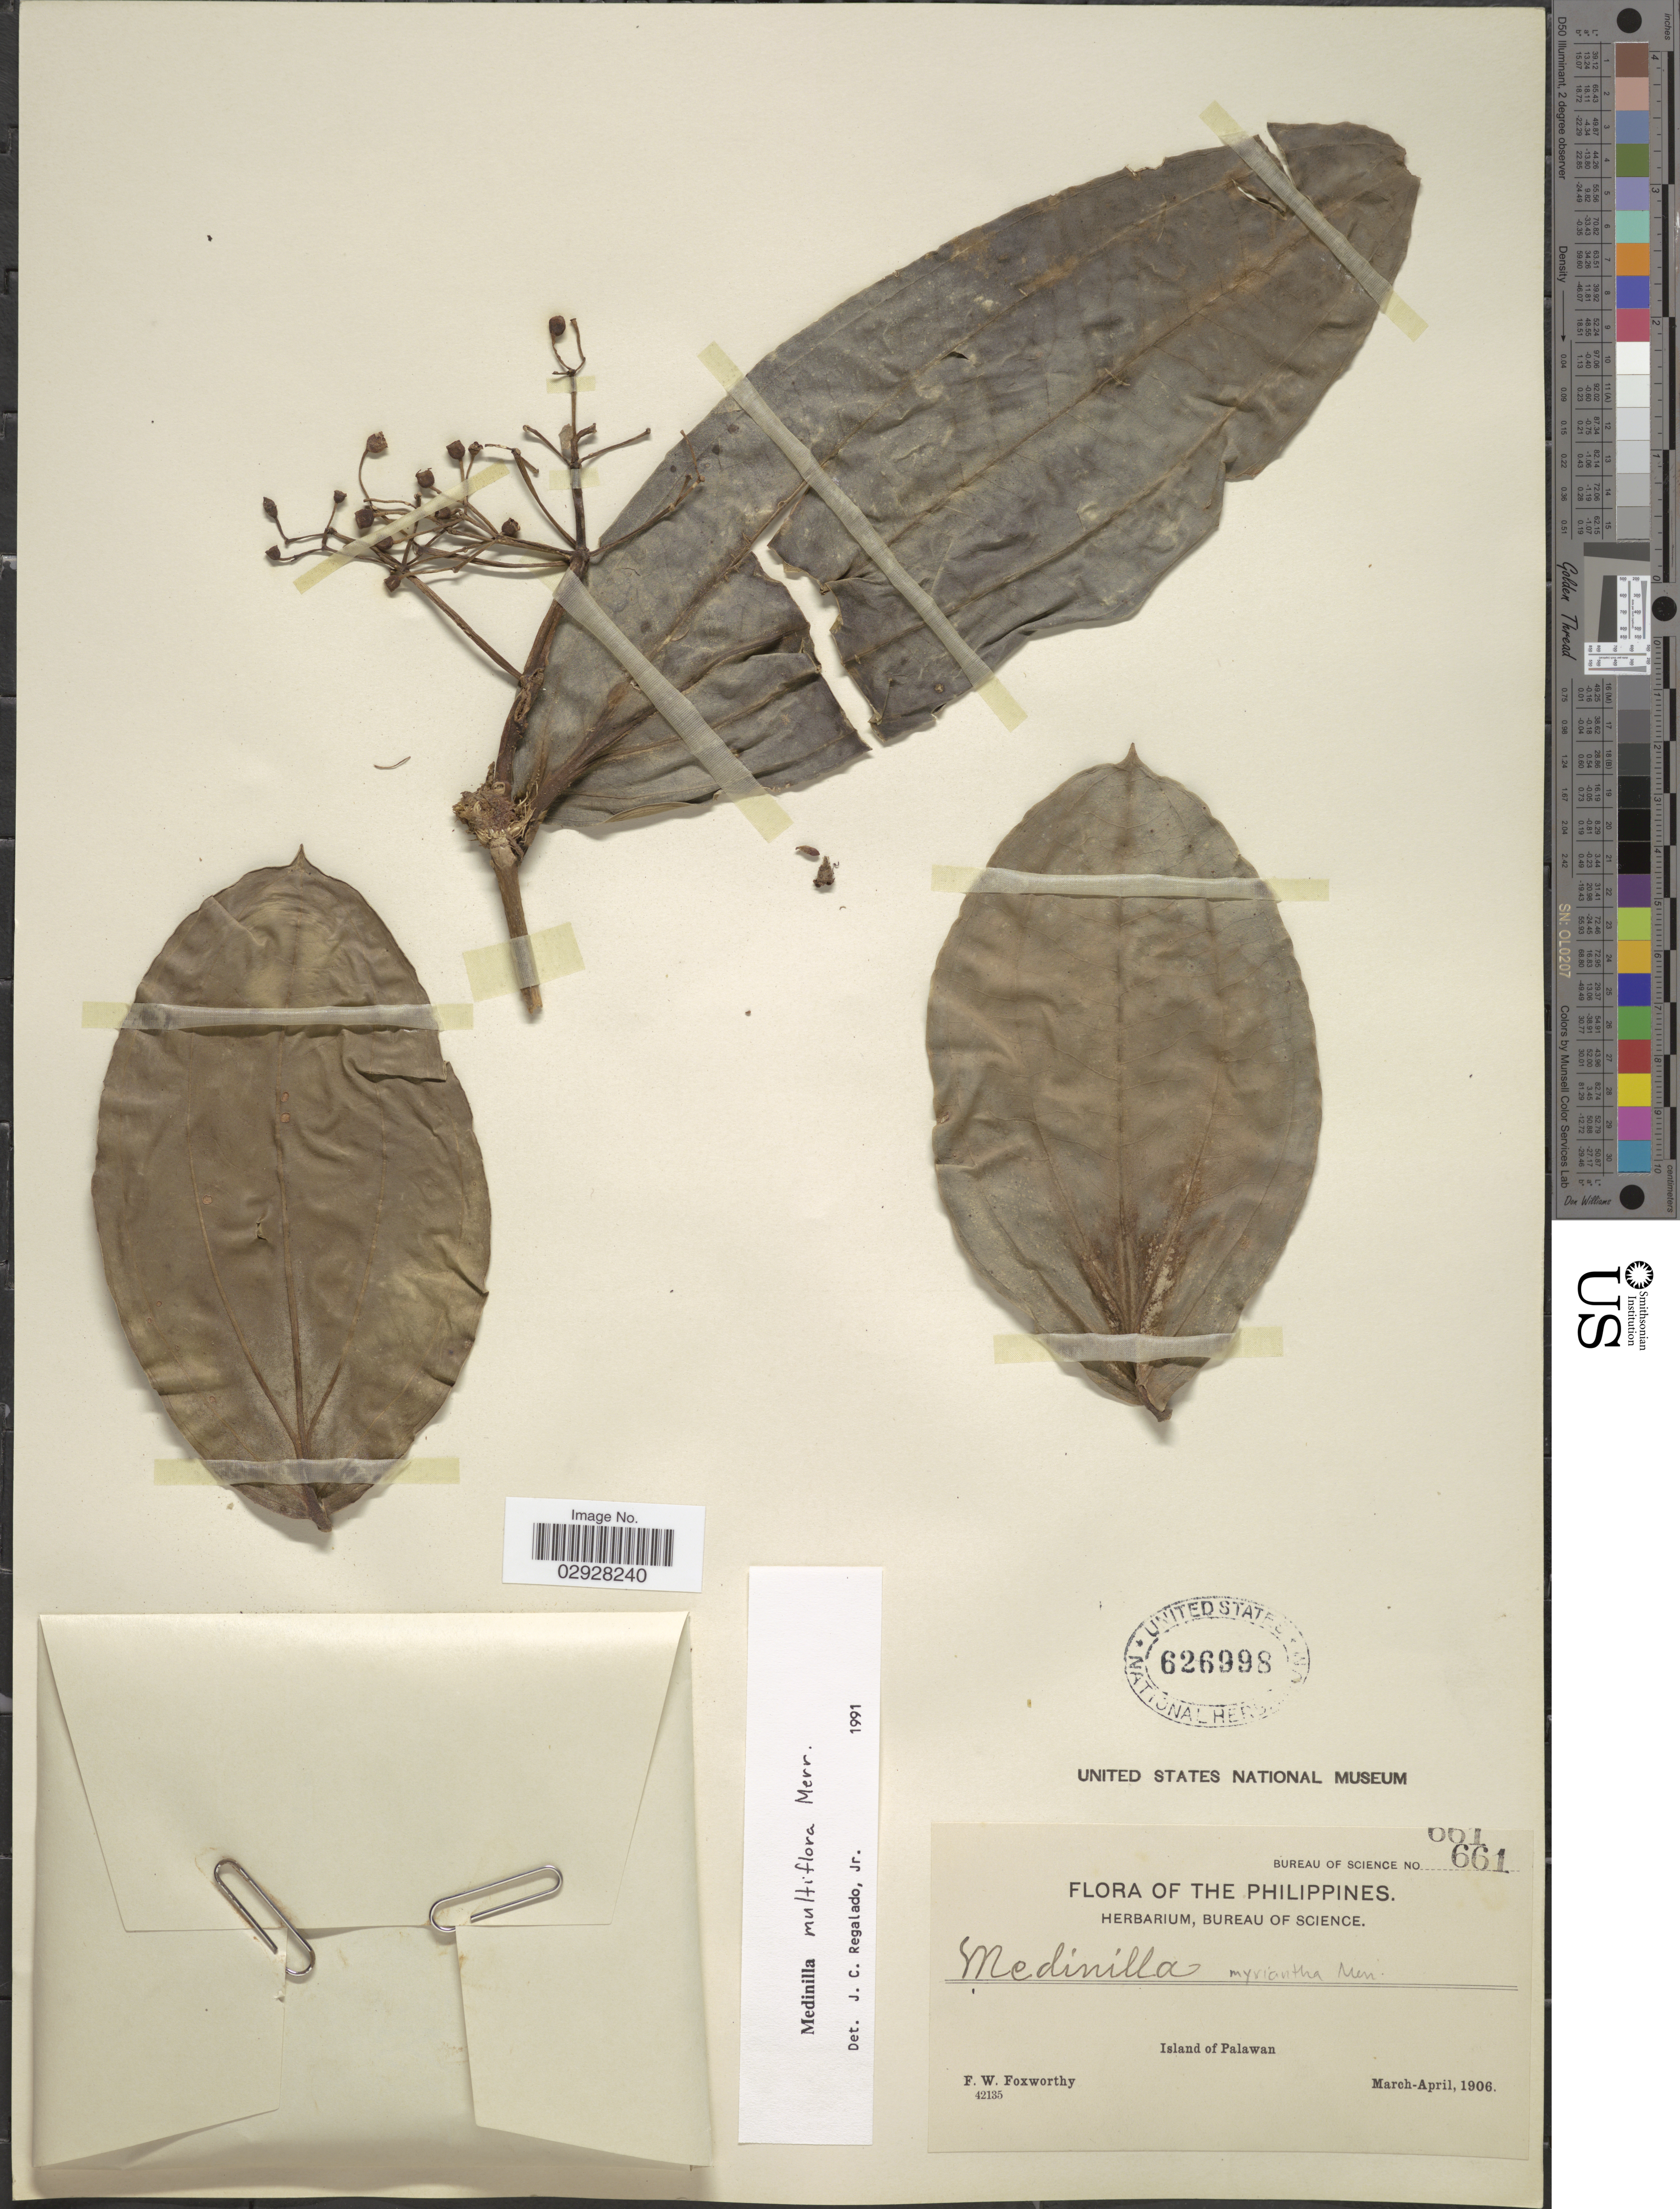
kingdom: Plantae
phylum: Tracheophyta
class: Magnoliopsida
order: Myrtales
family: Melastomataceae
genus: Medinilla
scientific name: Medinilla multiflora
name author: Merr.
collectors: F. W. Foxworthy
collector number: Bureau of Science 661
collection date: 1906-03/1906-04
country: Philippines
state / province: Mimaropa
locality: Island of Palawan.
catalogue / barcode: US 626998